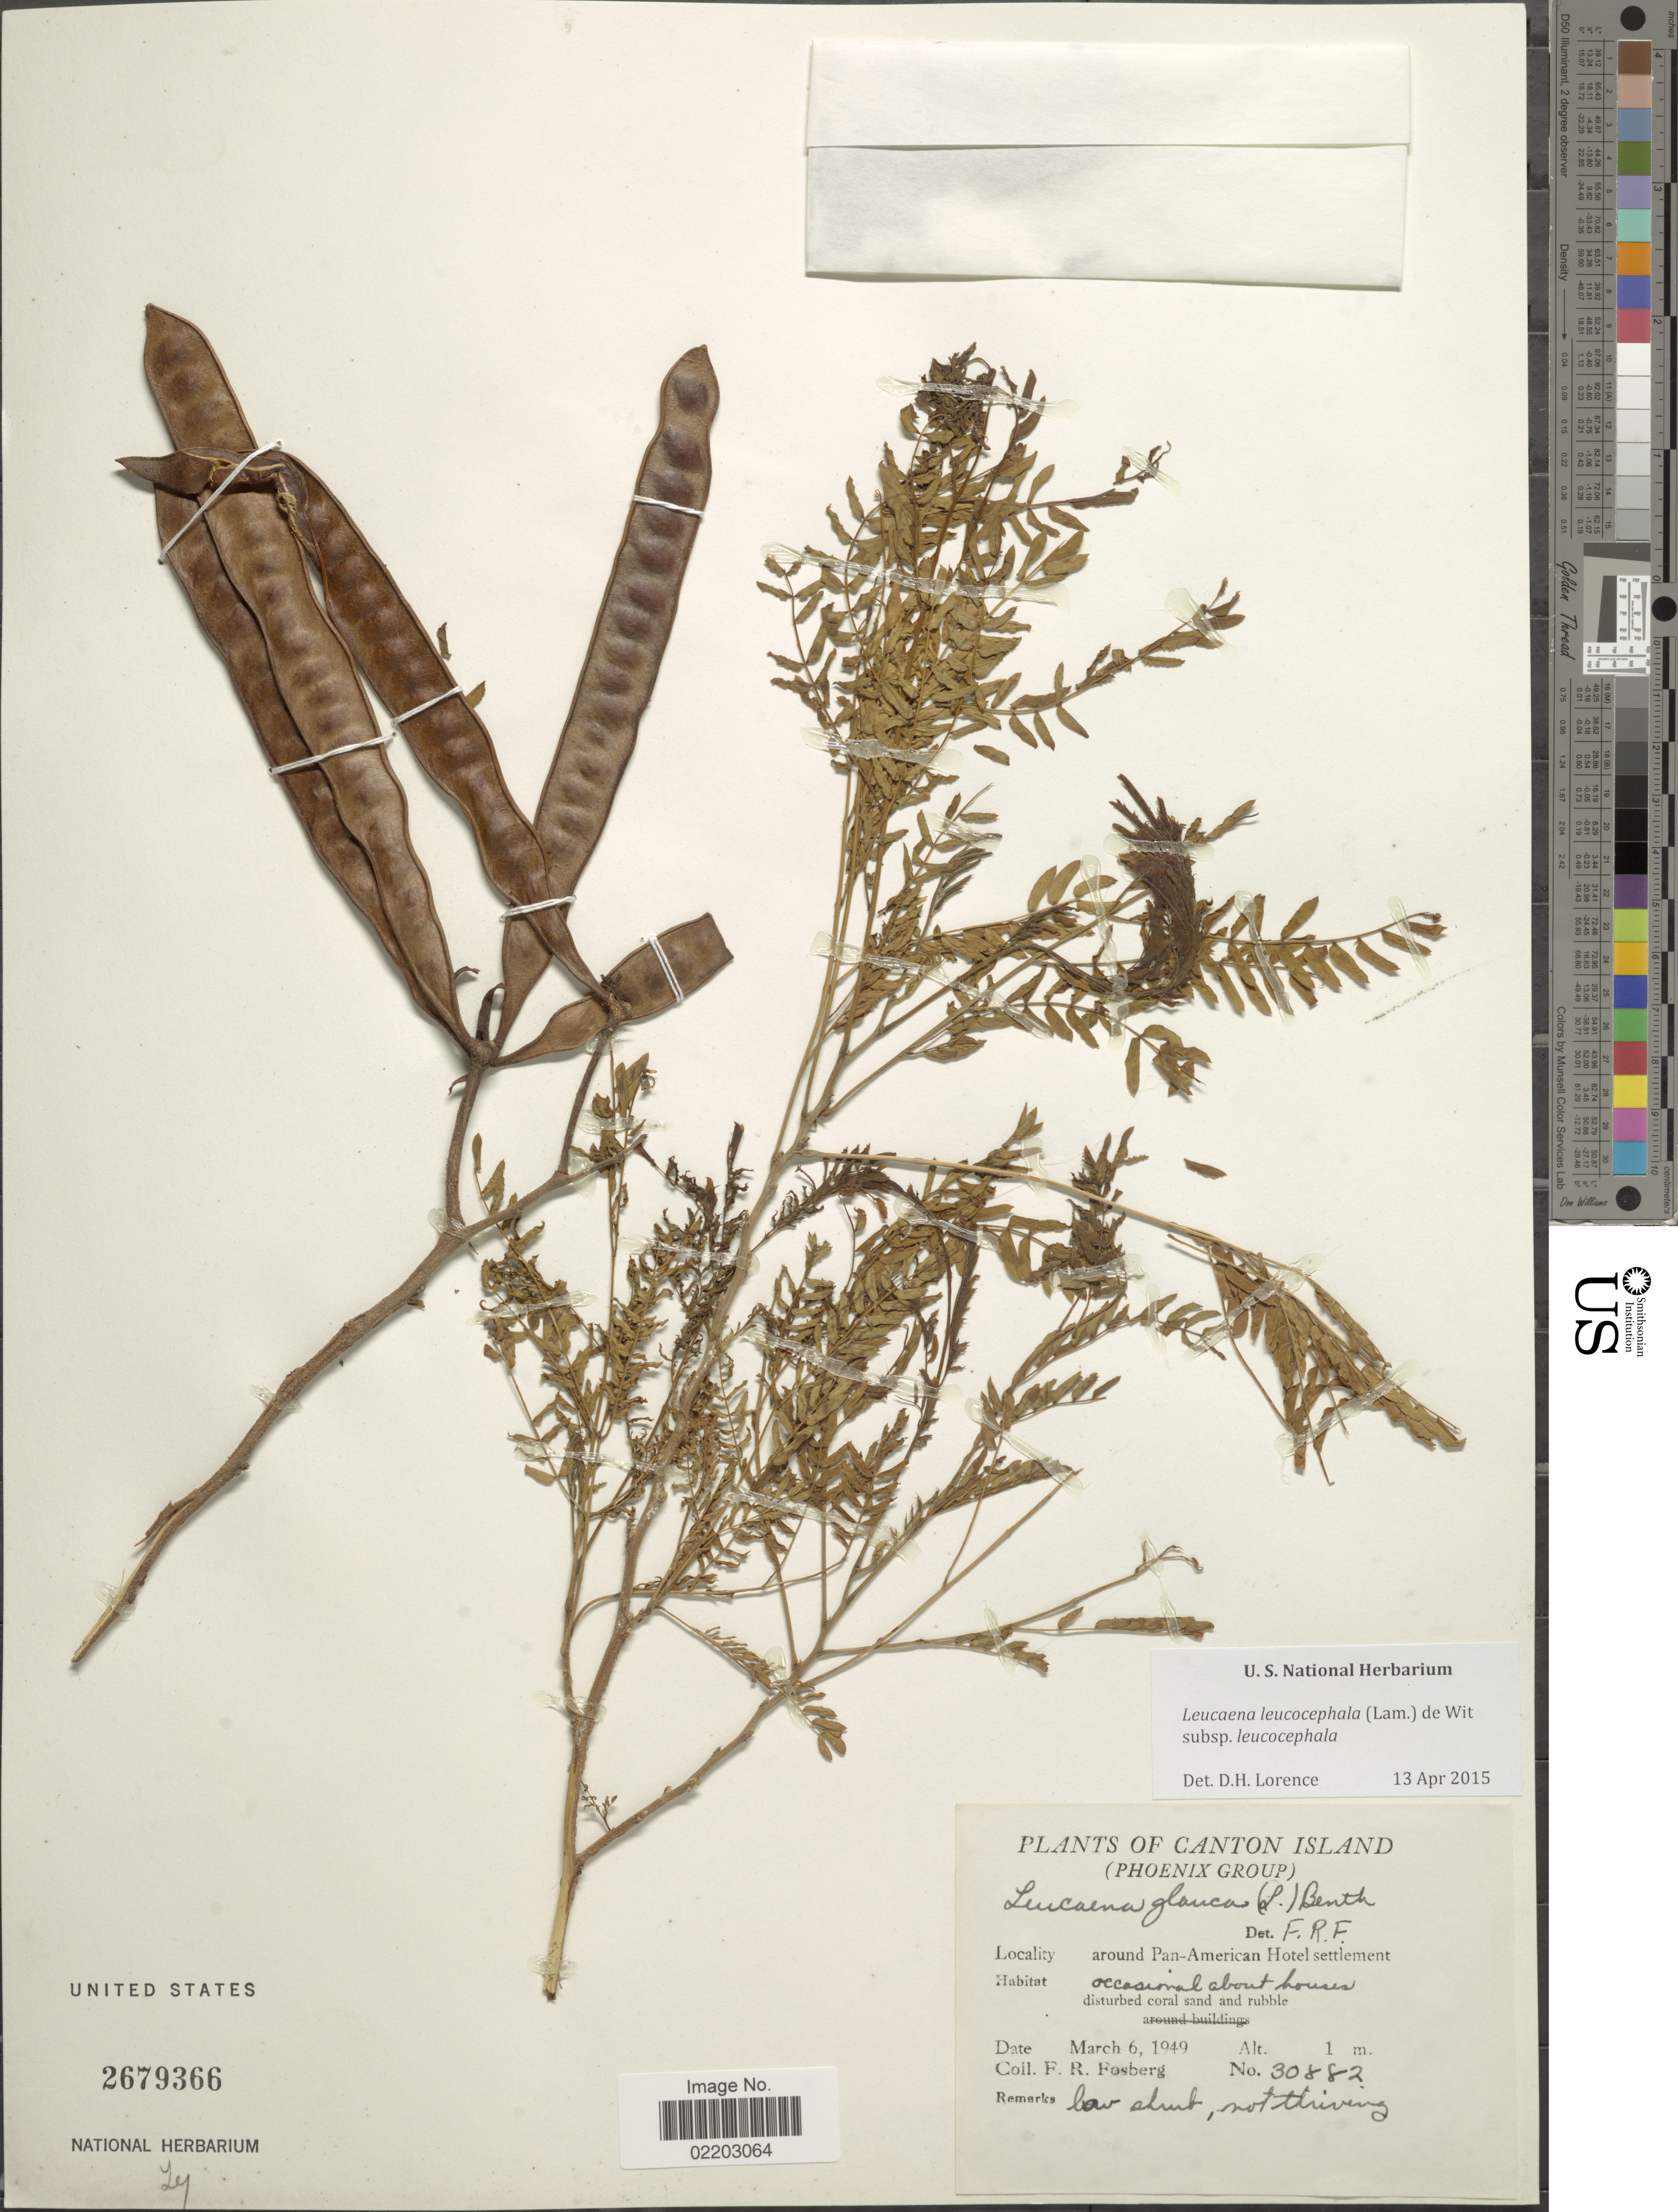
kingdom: Plantae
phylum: Tracheophyta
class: Magnoliopsida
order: Fabales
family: Fabaceae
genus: Leucaena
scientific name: Leucaena leucocephala subsp. leucocephala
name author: (Lam.) de Wit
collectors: F. R. Fosberg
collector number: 30882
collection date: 1949-03-06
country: Kiribati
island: Kanton [Canton] Atoll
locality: Canton Island, Phoenix Island. around Pan-American Hotel settlement.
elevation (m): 1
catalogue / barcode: US 2679366